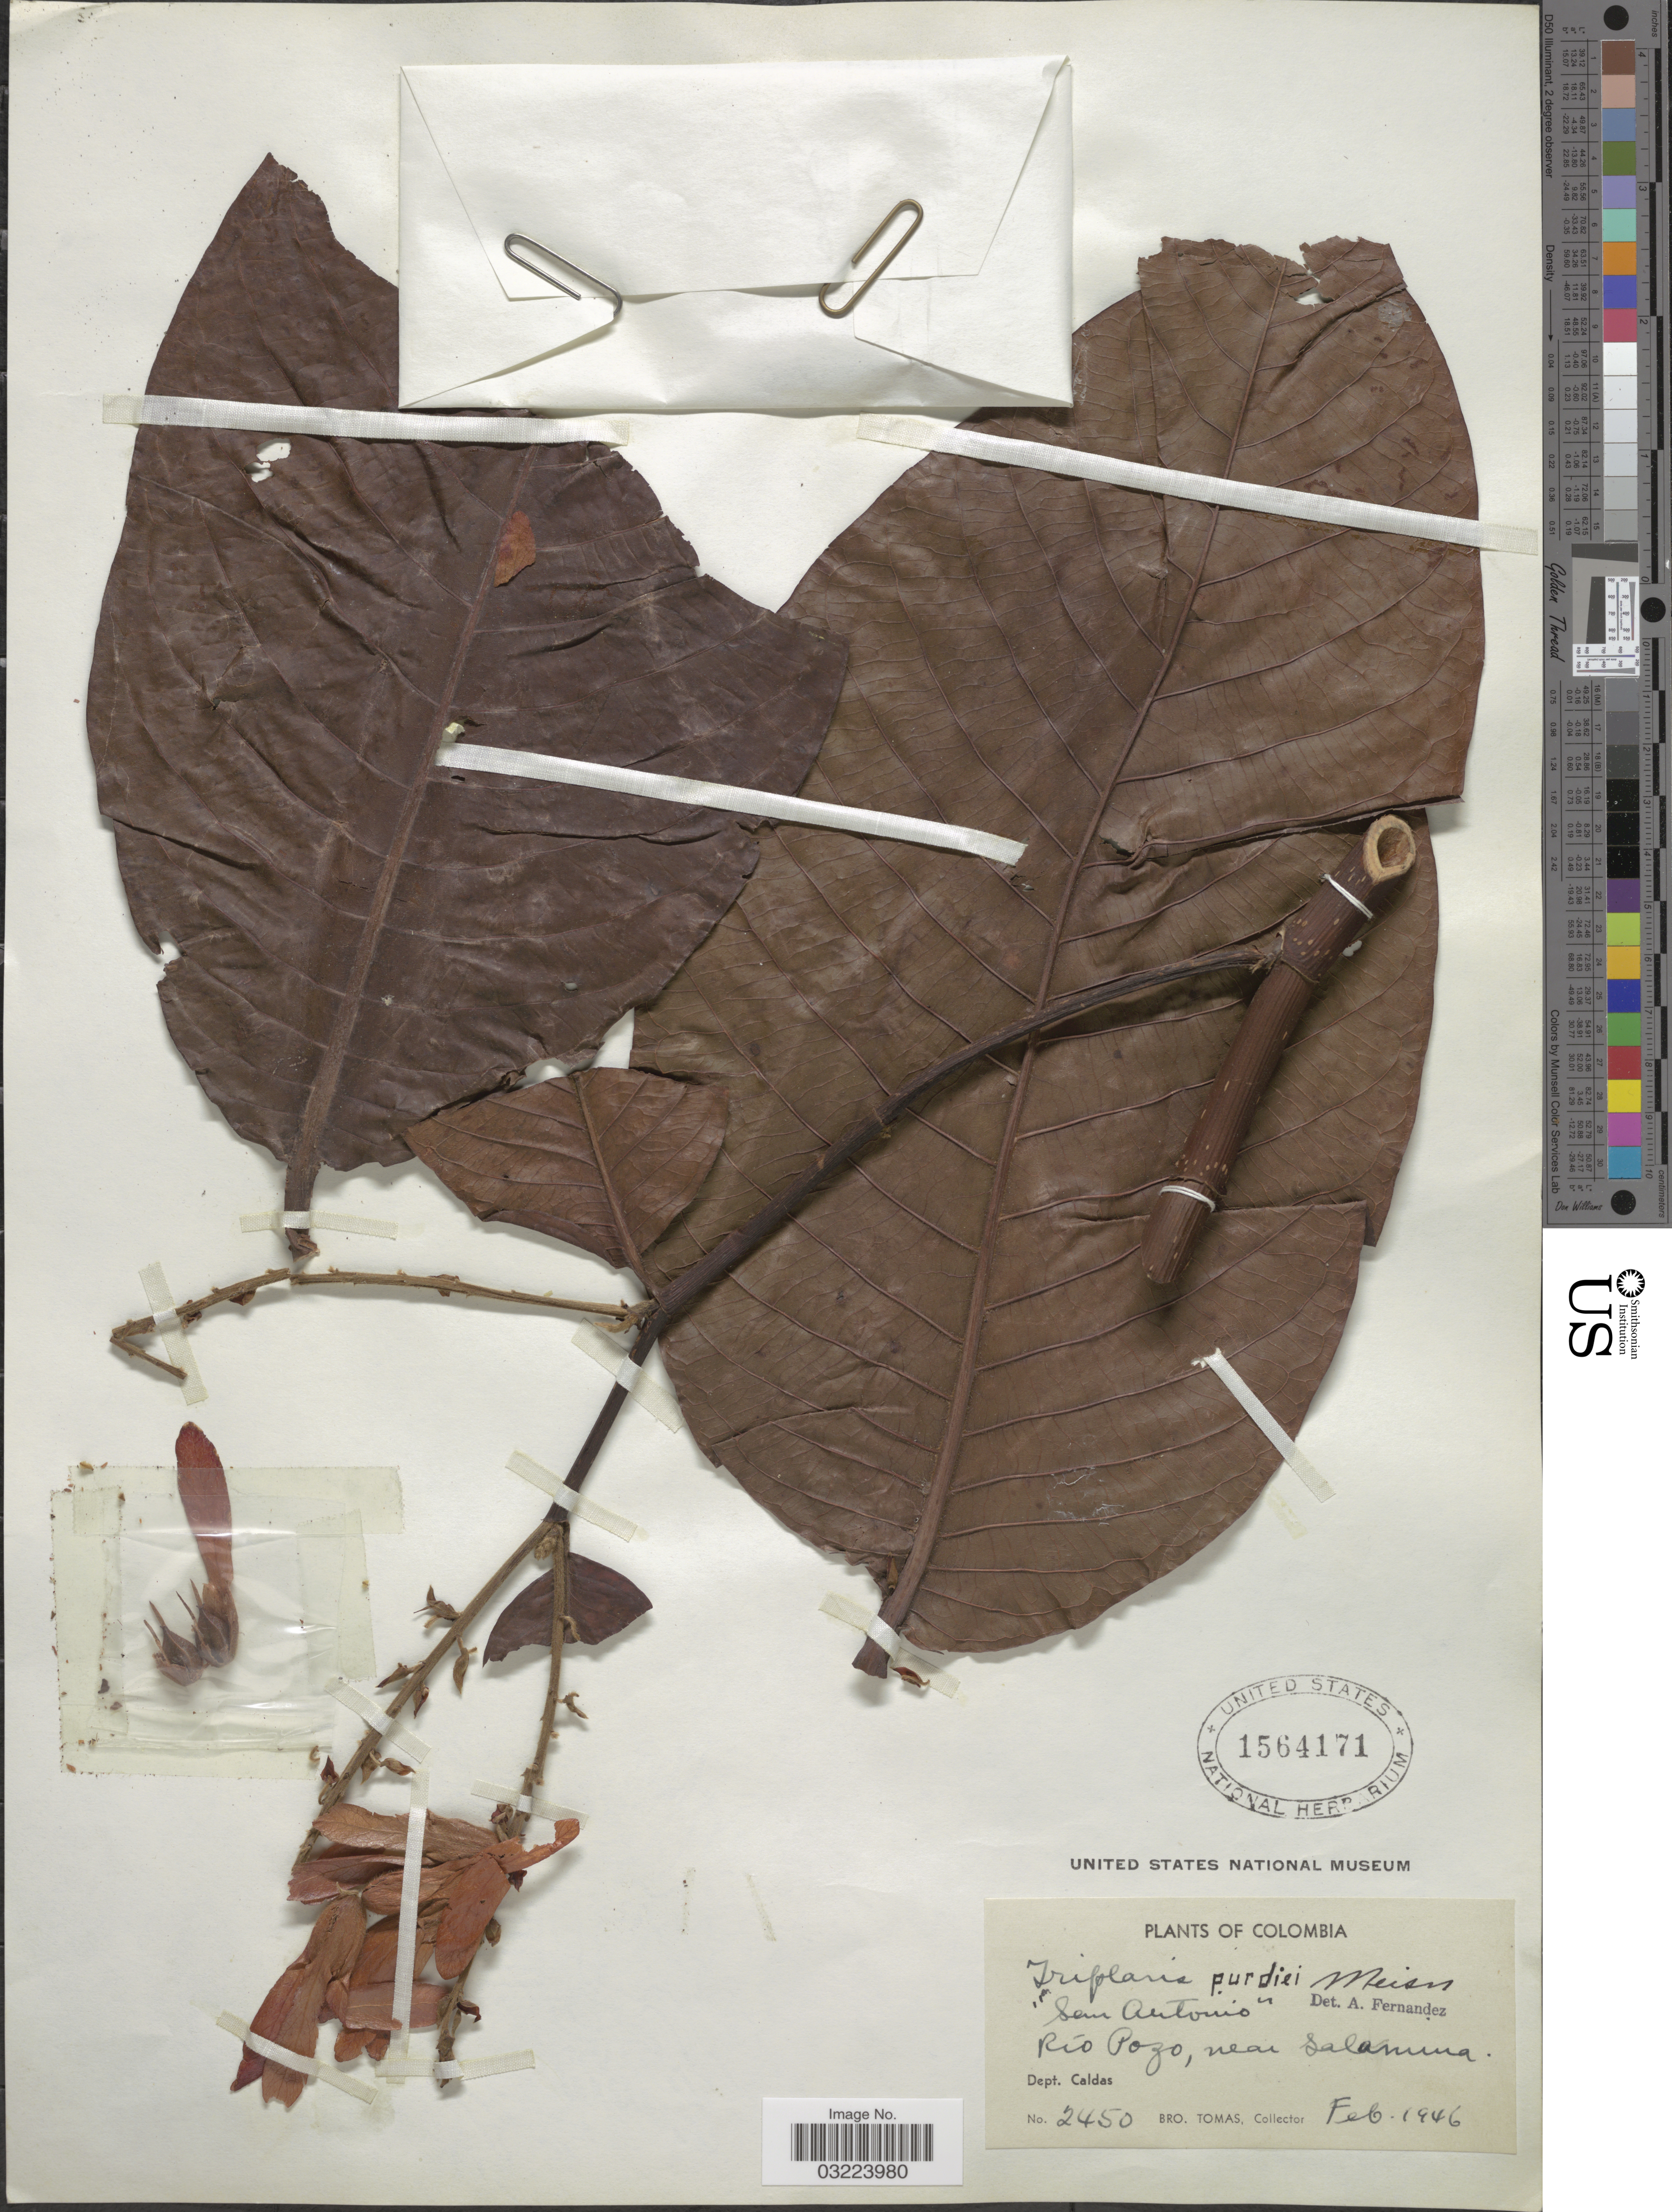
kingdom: Plantae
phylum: Tracheophyta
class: Magnoliopsida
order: Caryophyllales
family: Polygonaceae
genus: Triplaris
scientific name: Triplaris melaenodendron subsp. colombiana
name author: (Meisn.) Brandbyge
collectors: B. Tomas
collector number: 2450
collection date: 1946-02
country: Colombia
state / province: Caldas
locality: Río Pozo, near salamina. Dept. Caldas.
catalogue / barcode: US 1564171